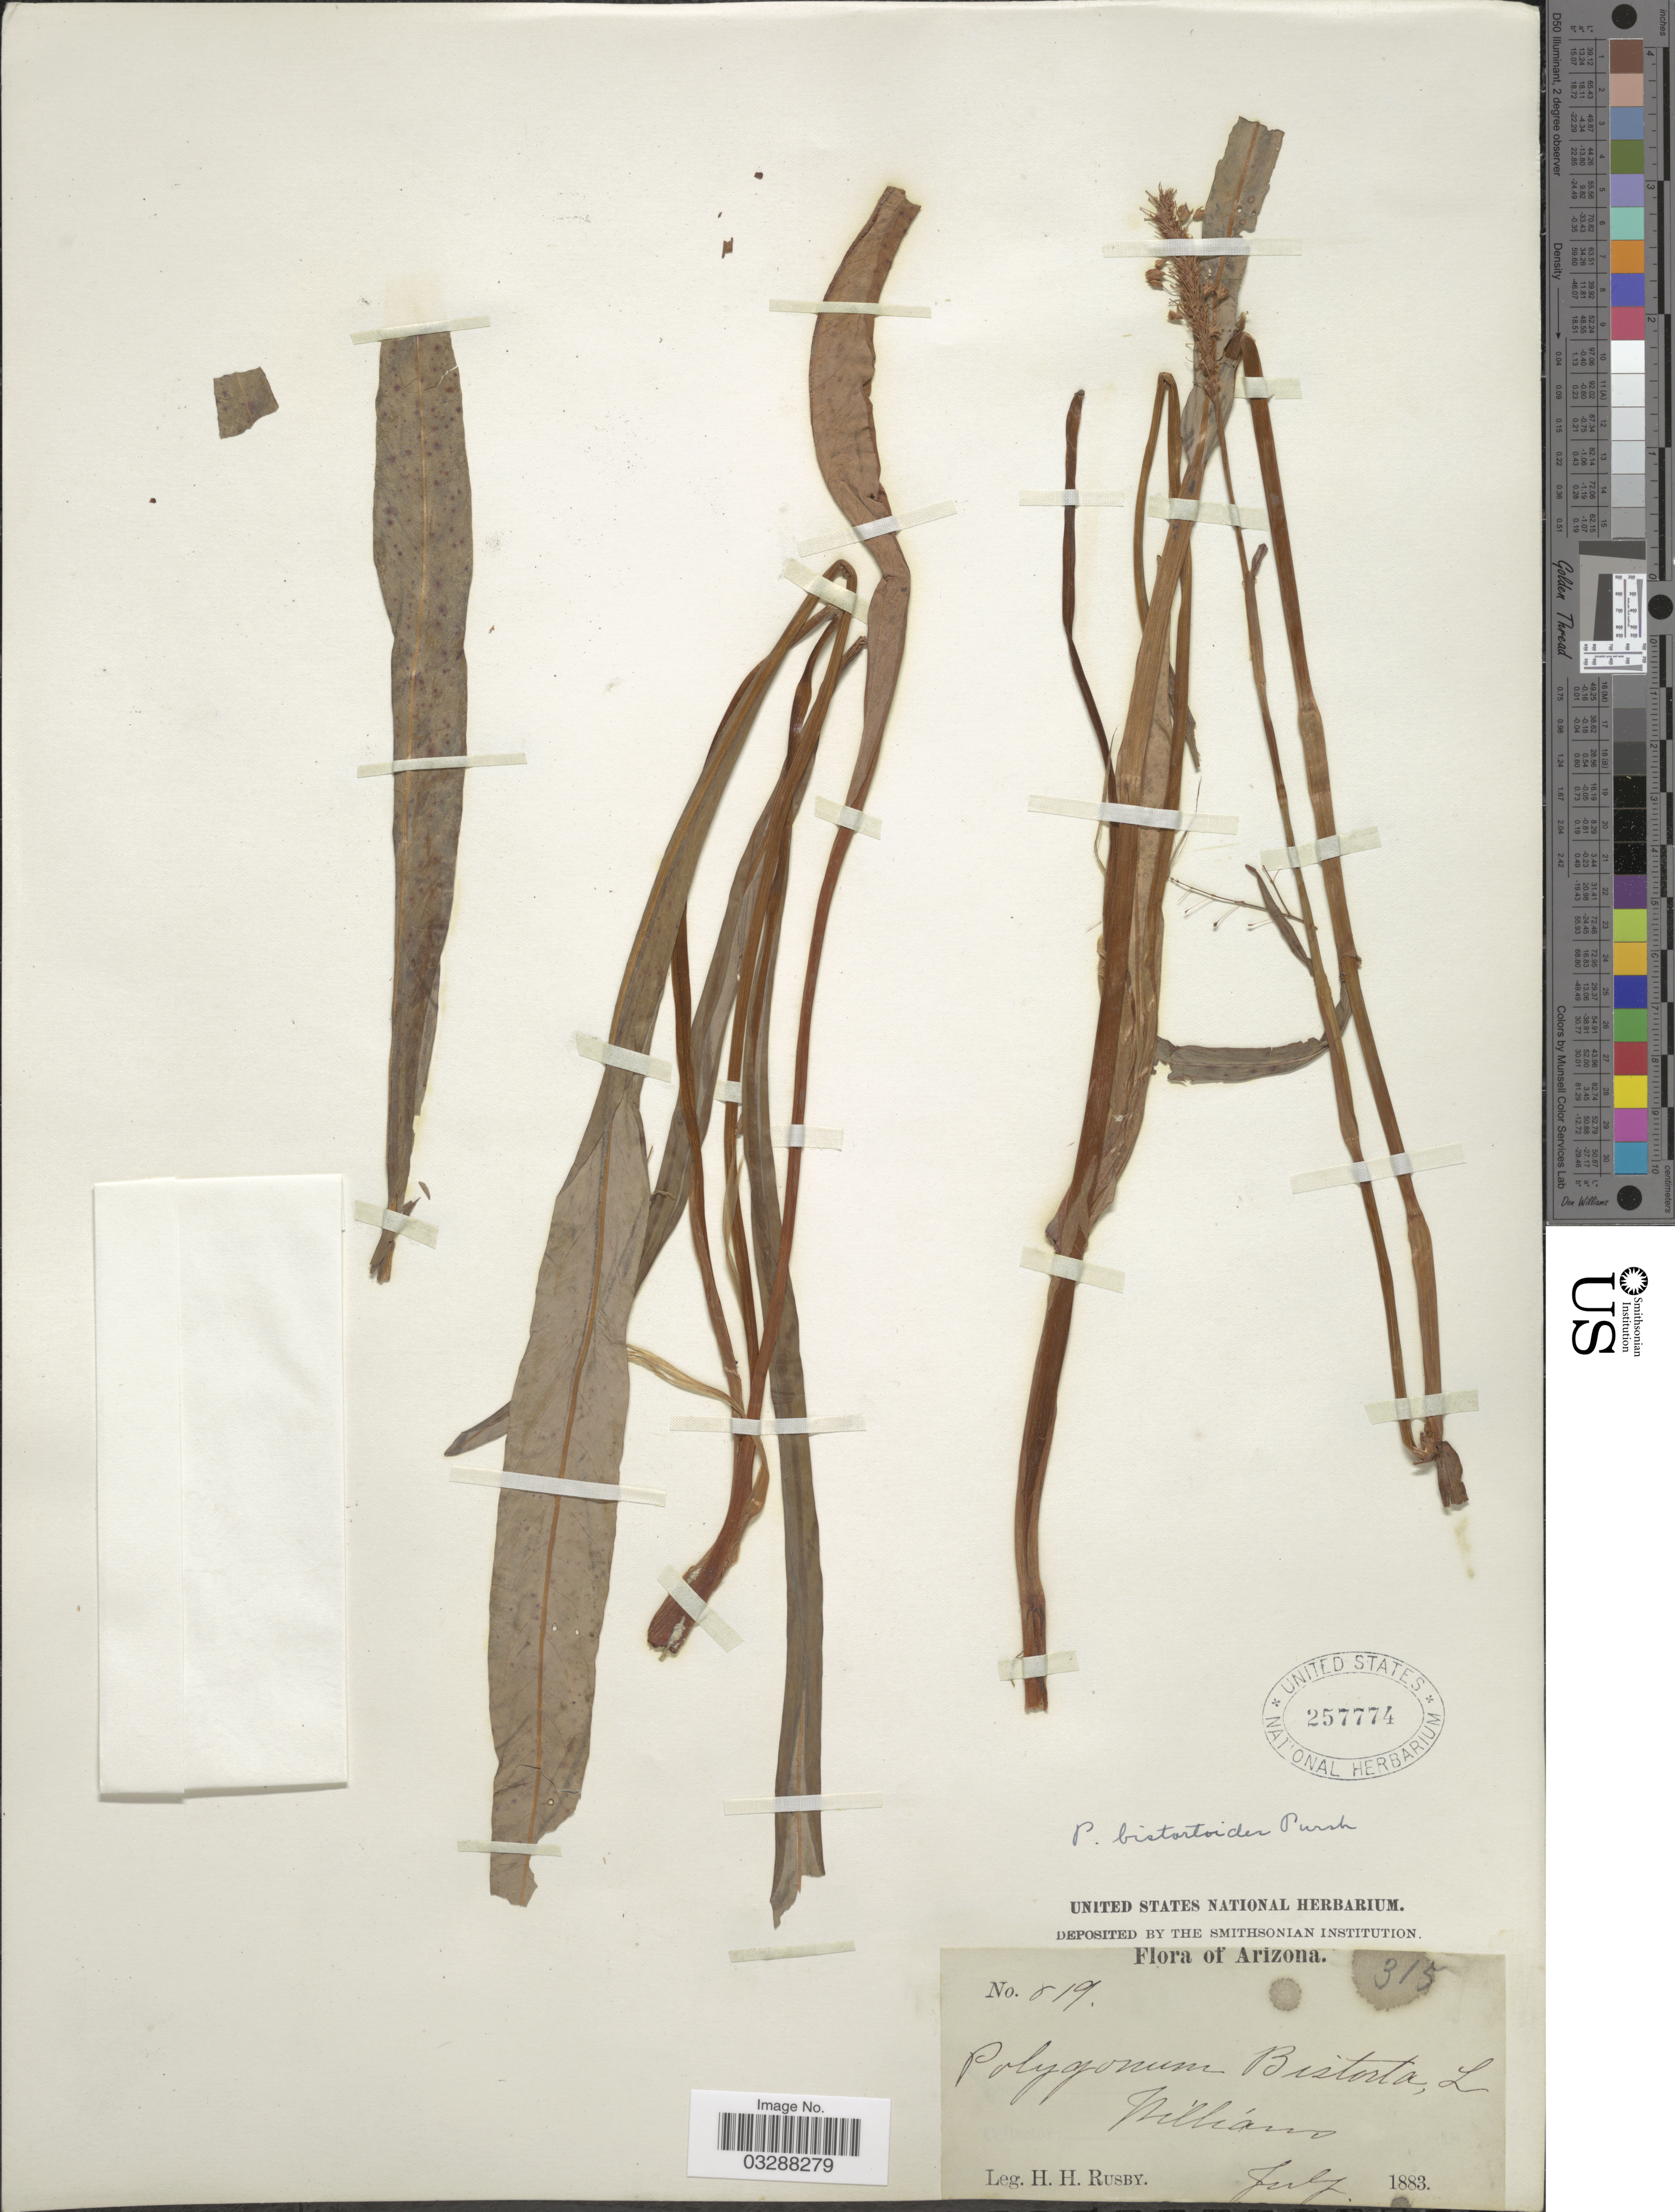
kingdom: Plantae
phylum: Tracheophyta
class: Magnoliopsida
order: Caryophyllales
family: Polygonaceae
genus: Bistorta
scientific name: Bistorta bistortoides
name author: (Pursh) Small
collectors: H. H. Rusby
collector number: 819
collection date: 1883-07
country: United States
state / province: Arizona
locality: Williams.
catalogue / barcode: US 257774